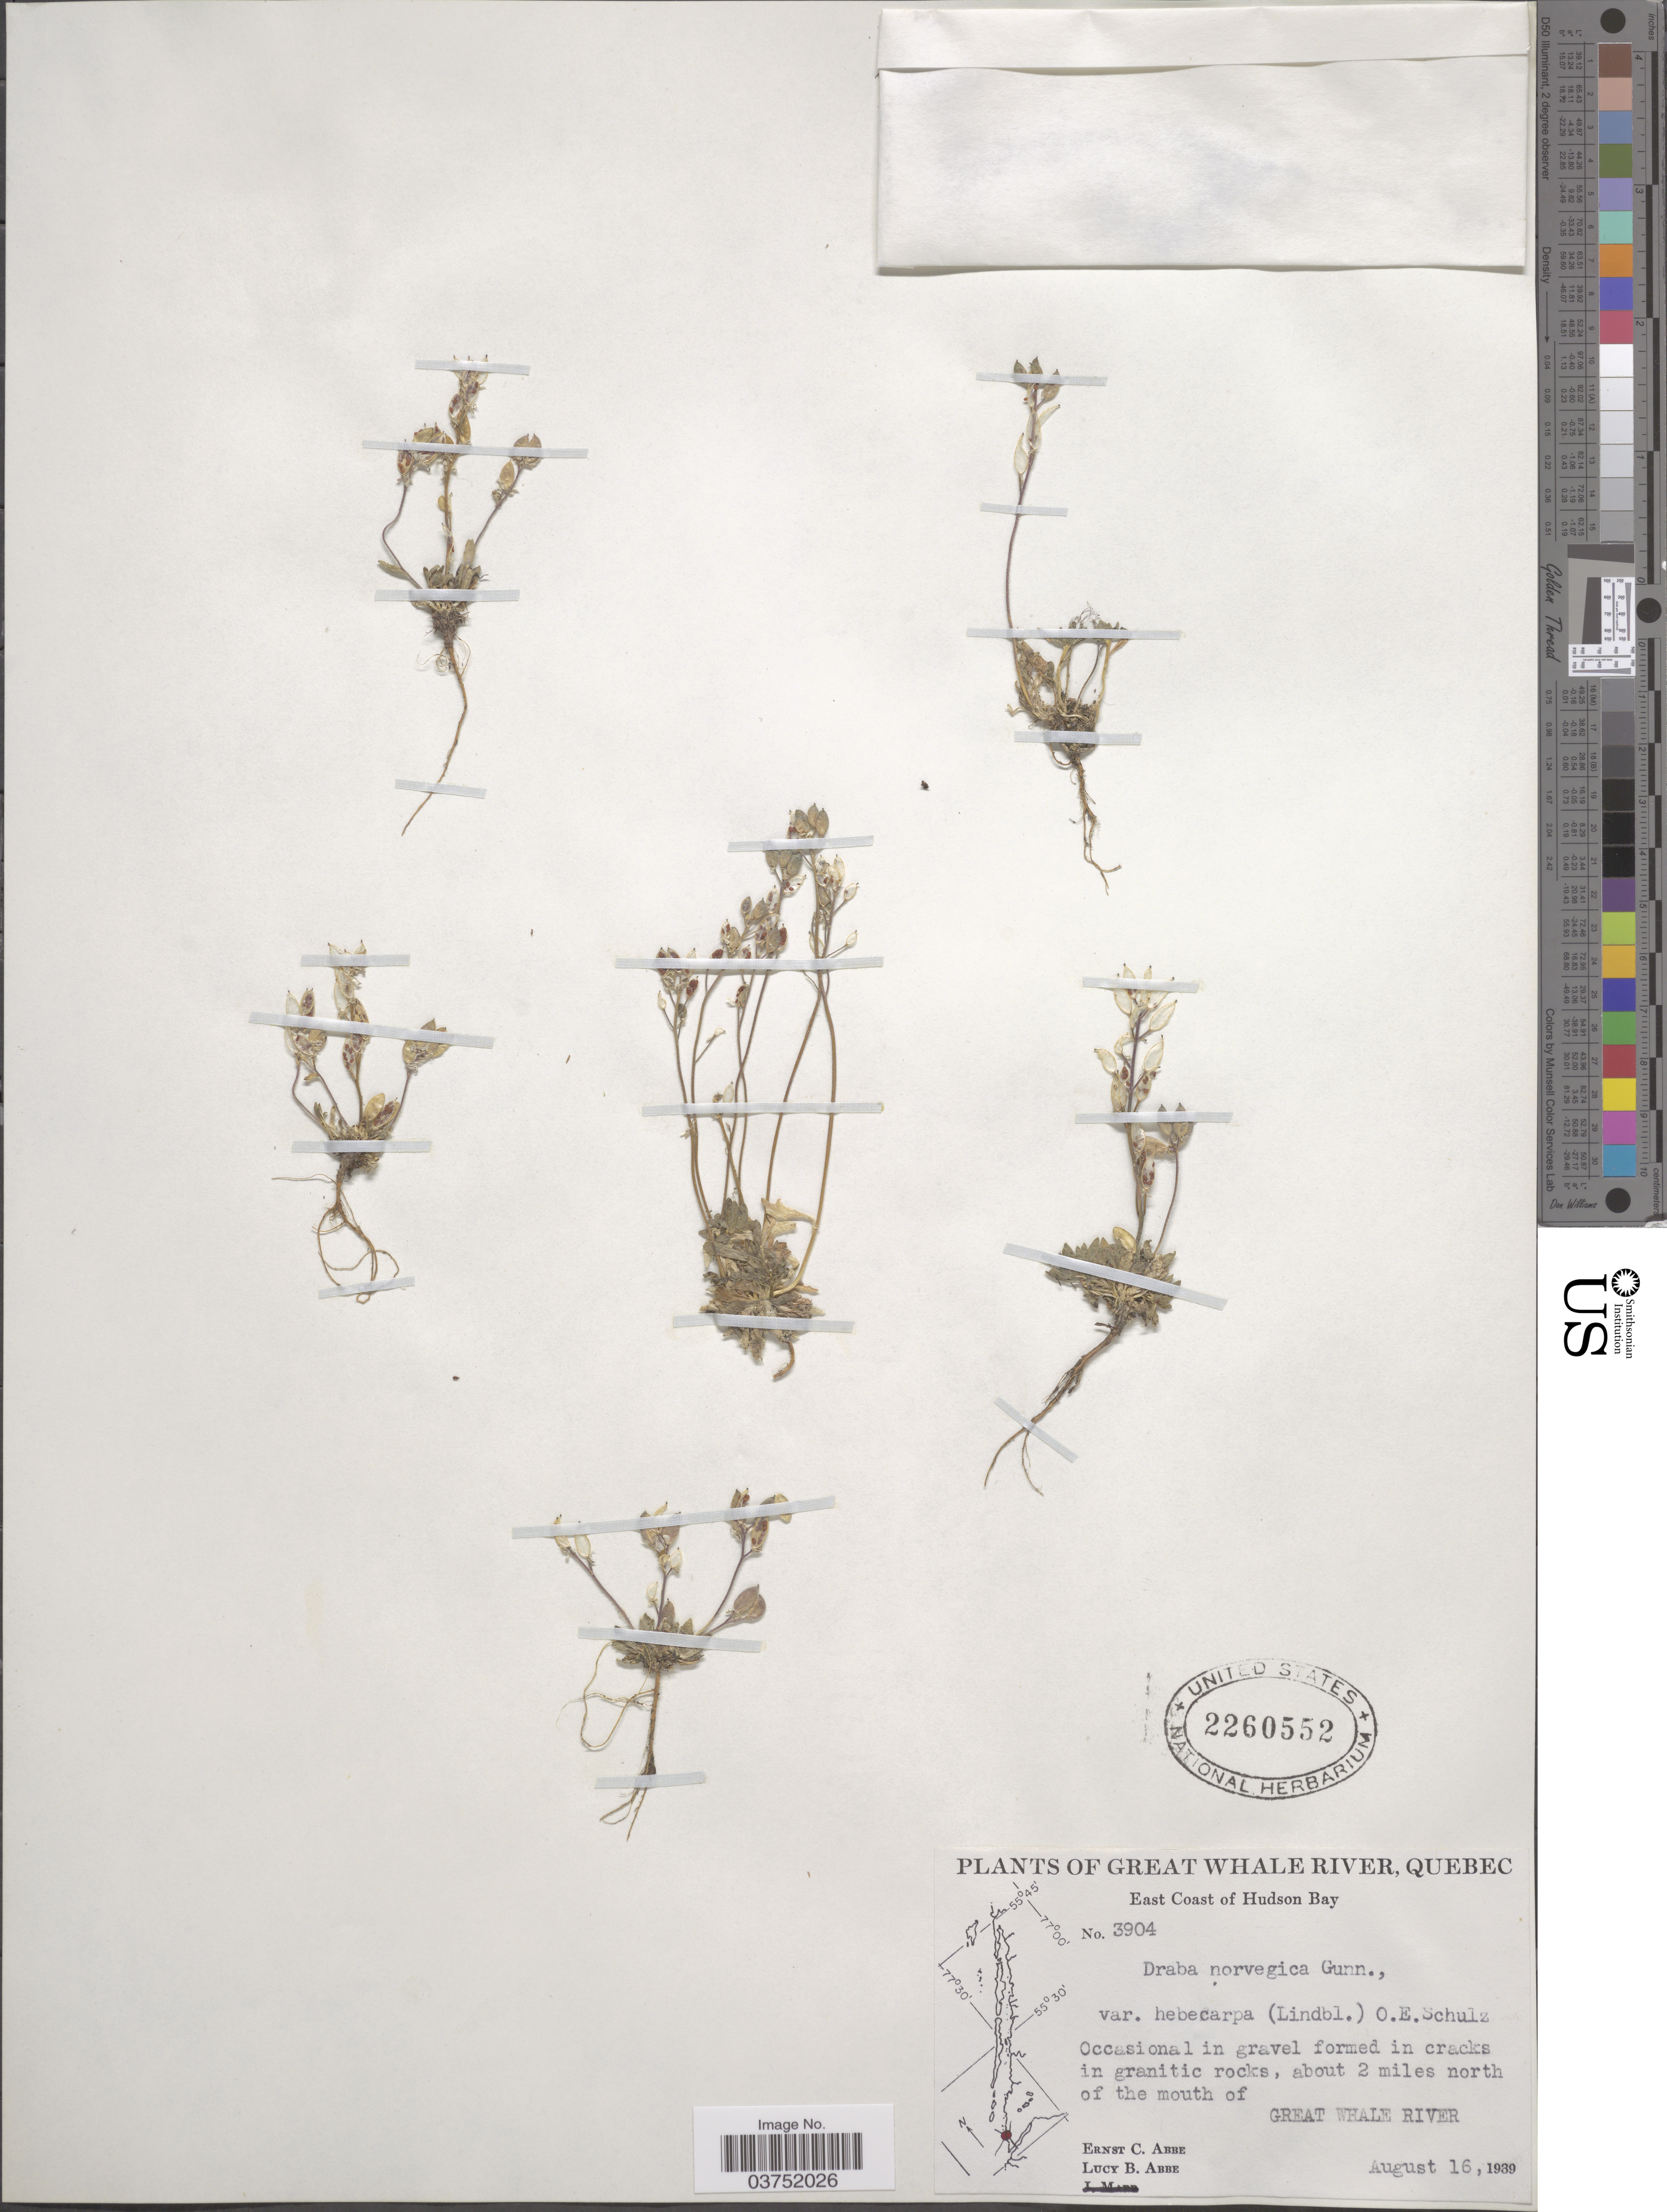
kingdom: Plantae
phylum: Tracheophyta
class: Magnoliopsida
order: Brassicales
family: Brassicaceae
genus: Draba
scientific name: Draba norvegica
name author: Gunnerus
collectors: E. C. Abbe & L. B. Abbe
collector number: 3904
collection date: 1939-08-16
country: Canada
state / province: Quebec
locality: Great Whale River. East Coast of Hudson Bay. About 2 miles north of the mouth of Great Whale River.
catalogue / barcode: US 2260552